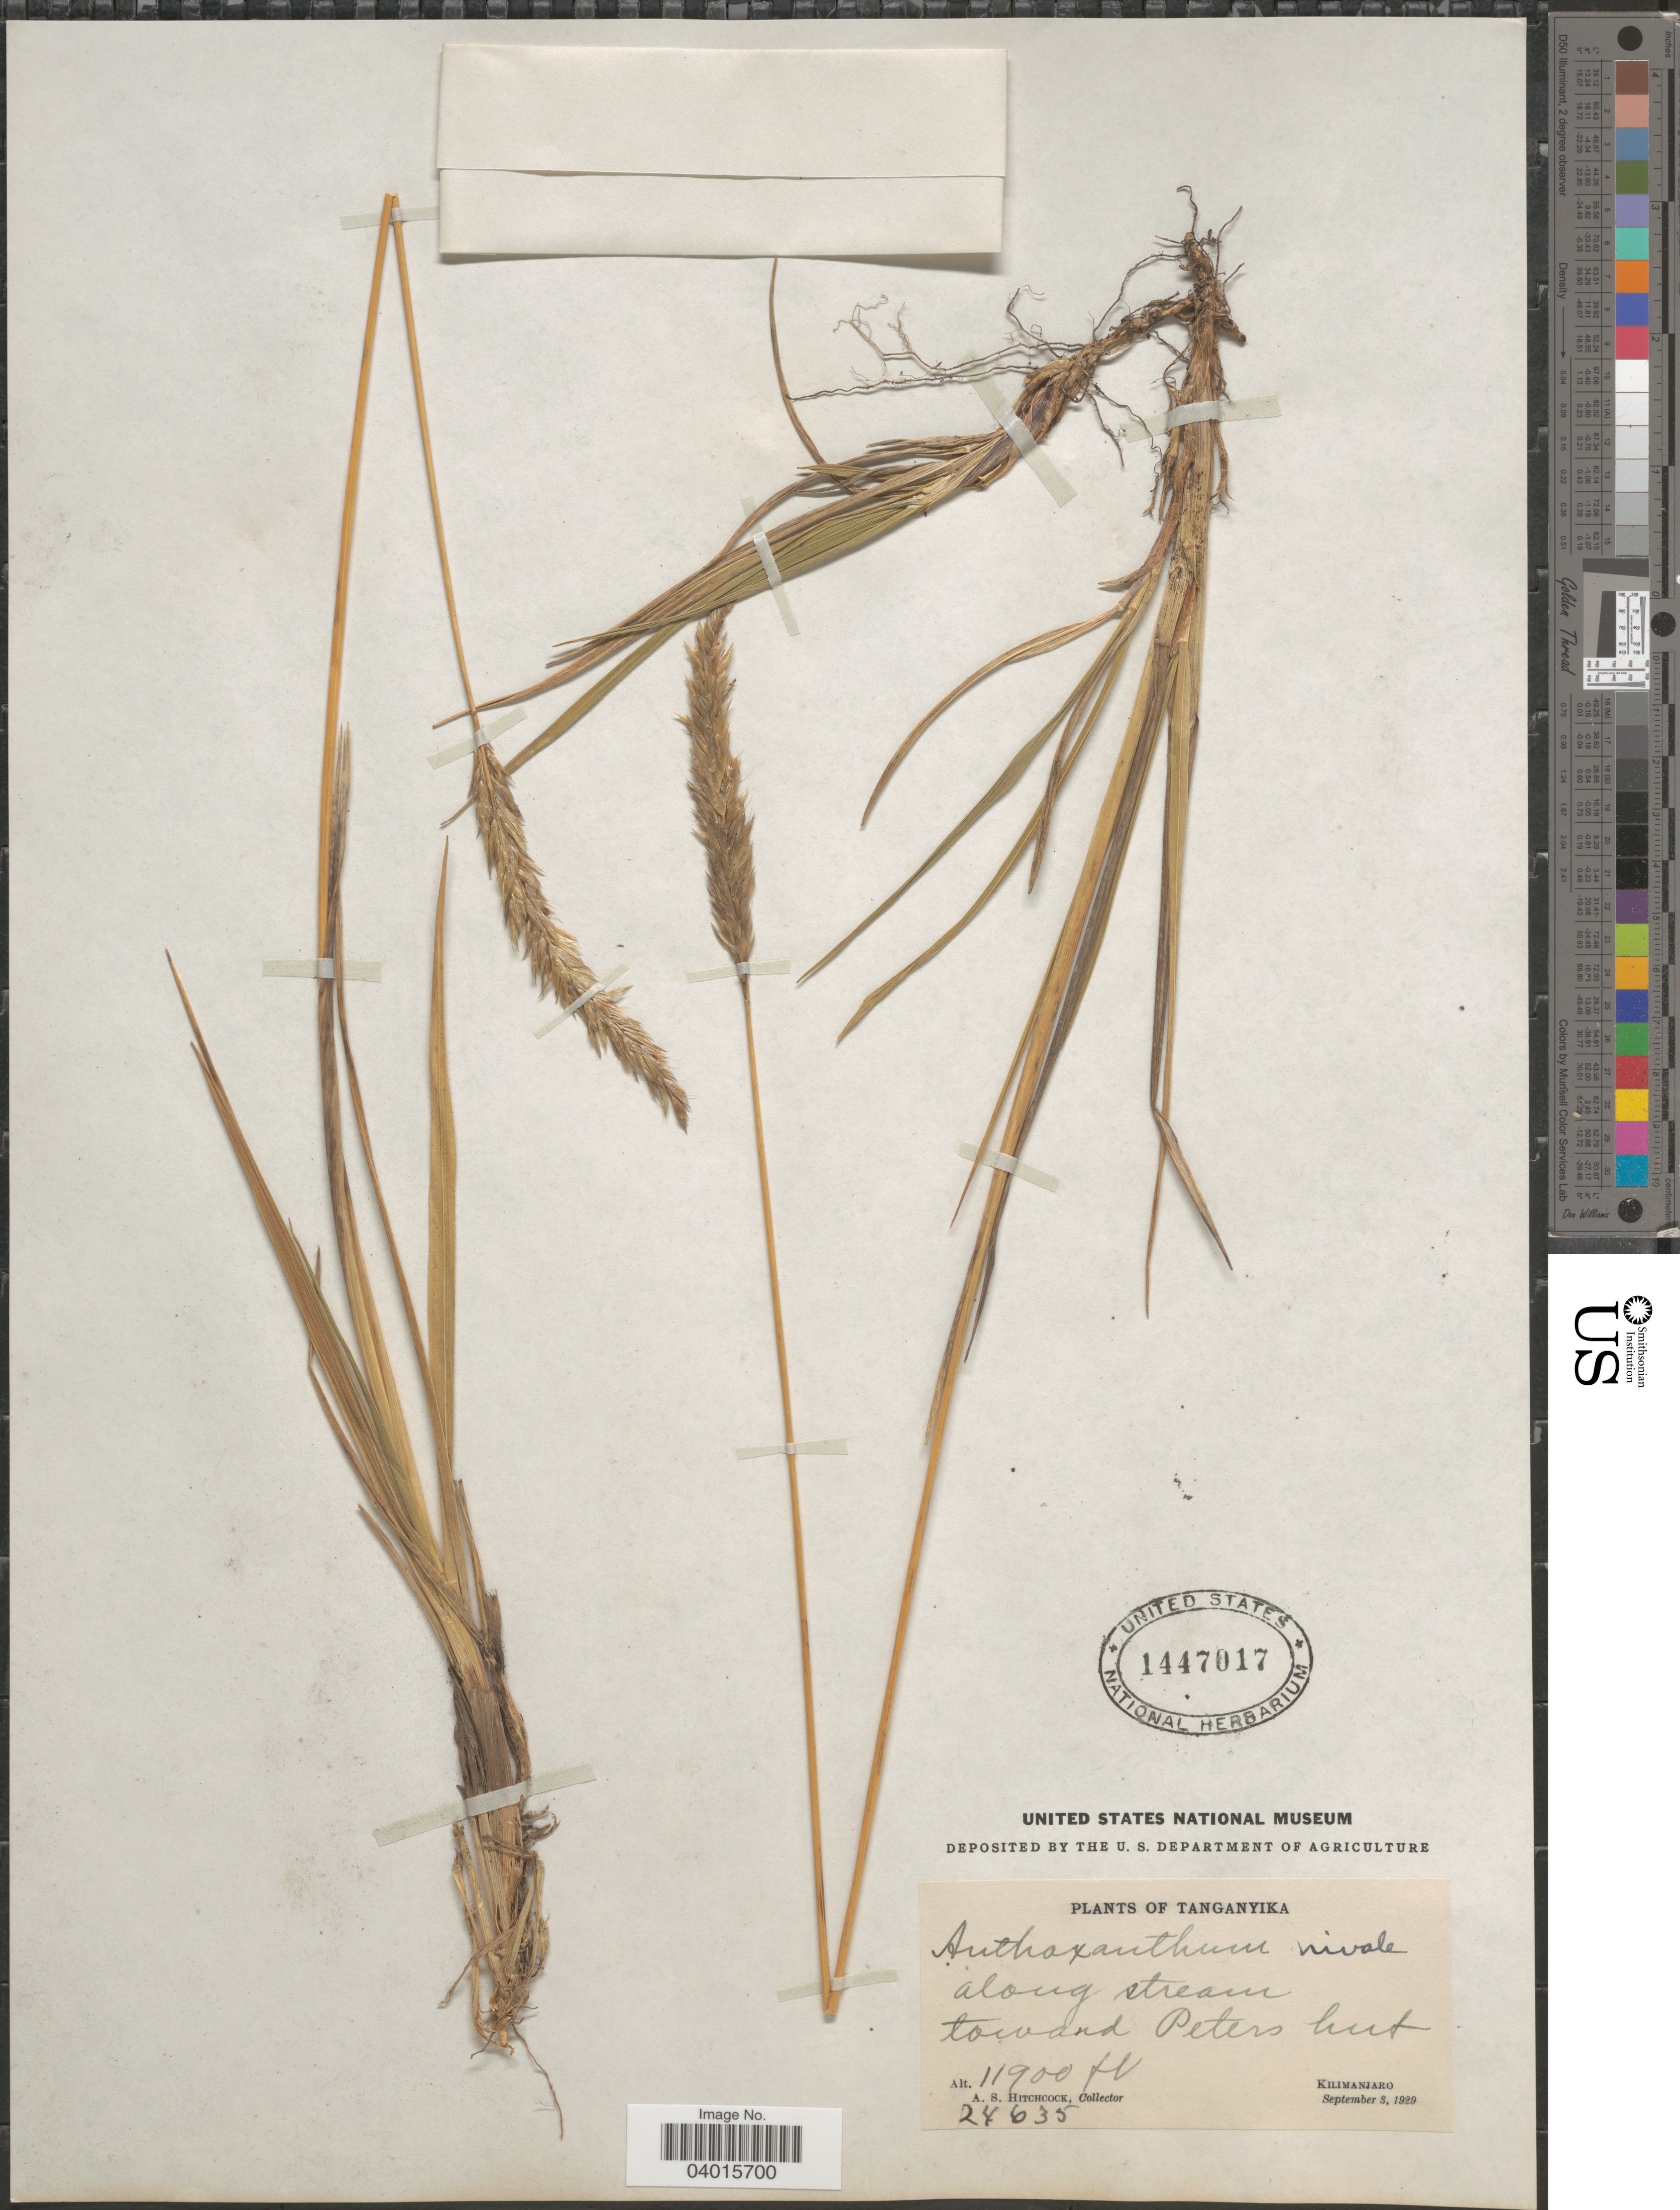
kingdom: Plantae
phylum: Tracheophyta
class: Liliopsida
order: Poales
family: Poaceae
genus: Anthoxanthum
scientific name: Anthoxanthum nivale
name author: K. Schum.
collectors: A. S. Hitchcock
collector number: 24635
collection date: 1929-09-03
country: Tanzania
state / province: Kilimanjaro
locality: Tanganyika. Along stream toward Peters hut.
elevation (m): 3627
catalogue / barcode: US 1447017